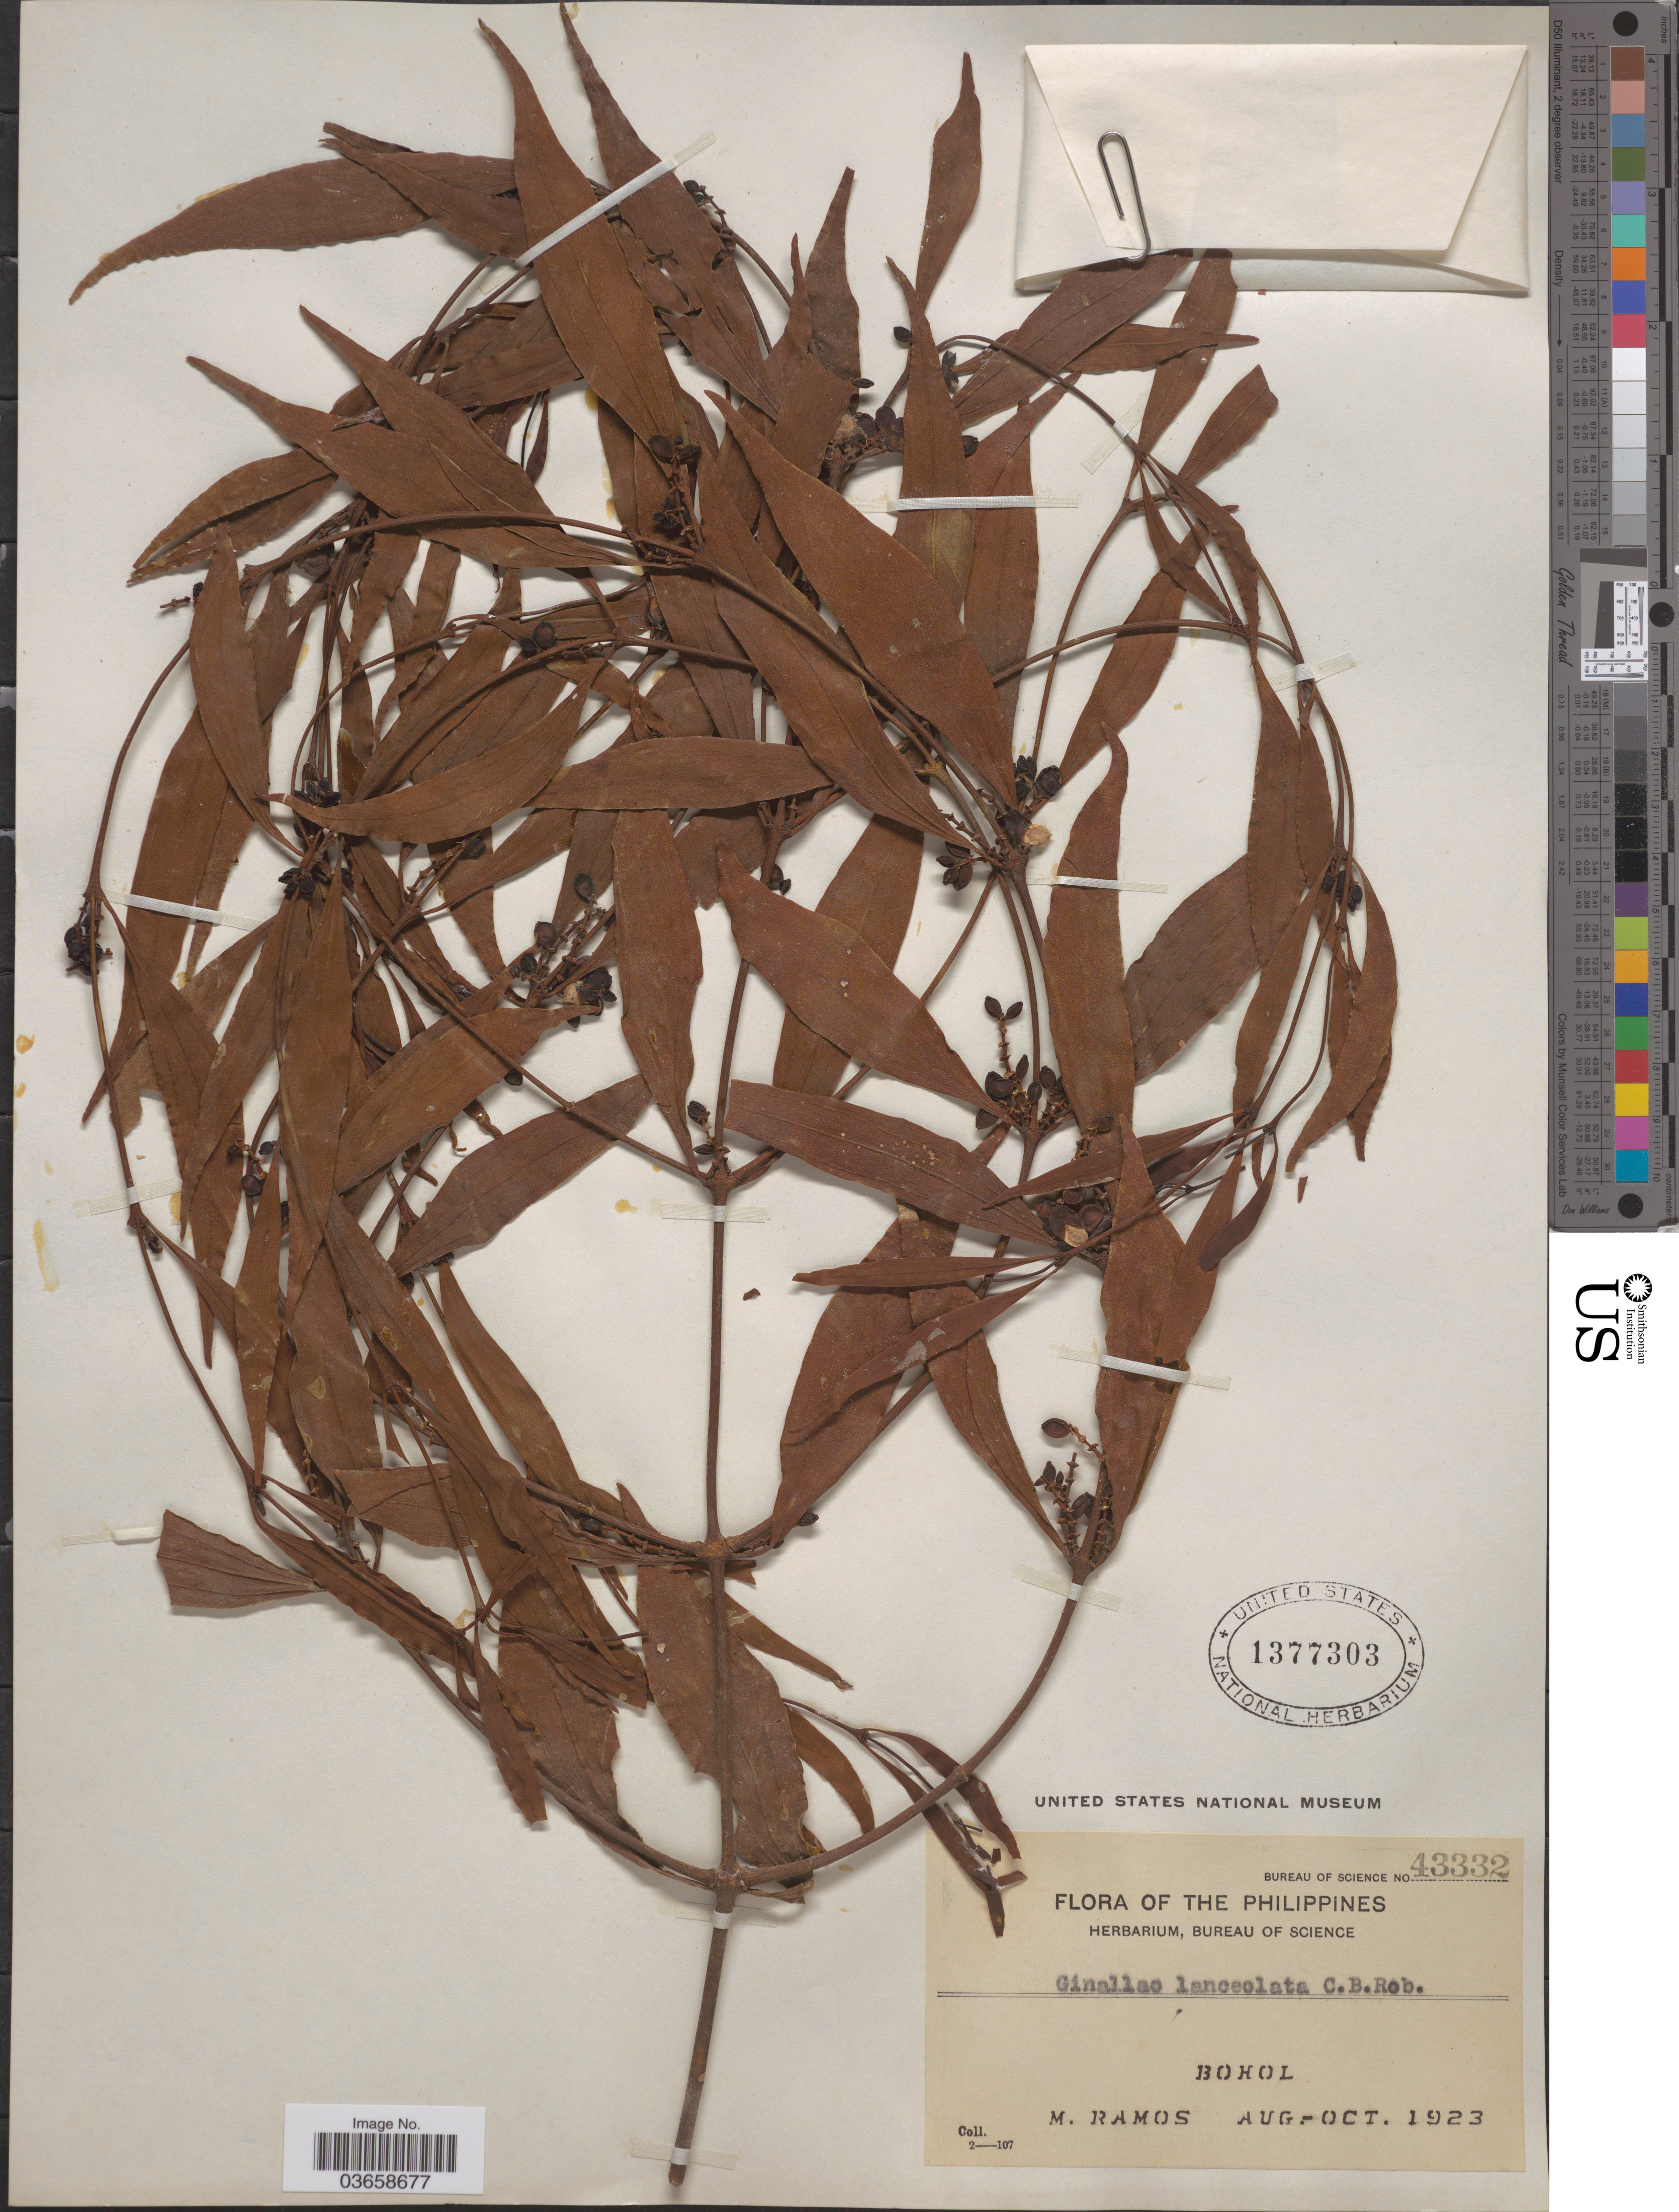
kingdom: Plantae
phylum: Tracheophyta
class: Magnoliopsida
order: Santalales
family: Viscaceae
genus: Ginalloa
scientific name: Ginalloa lanceolata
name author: C.B. Rob.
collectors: M. Ramos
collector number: Bureau of Science 43332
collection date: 1923-08/1923-10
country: Philippines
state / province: Central Visayas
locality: Bohol.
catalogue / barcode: US 1377303